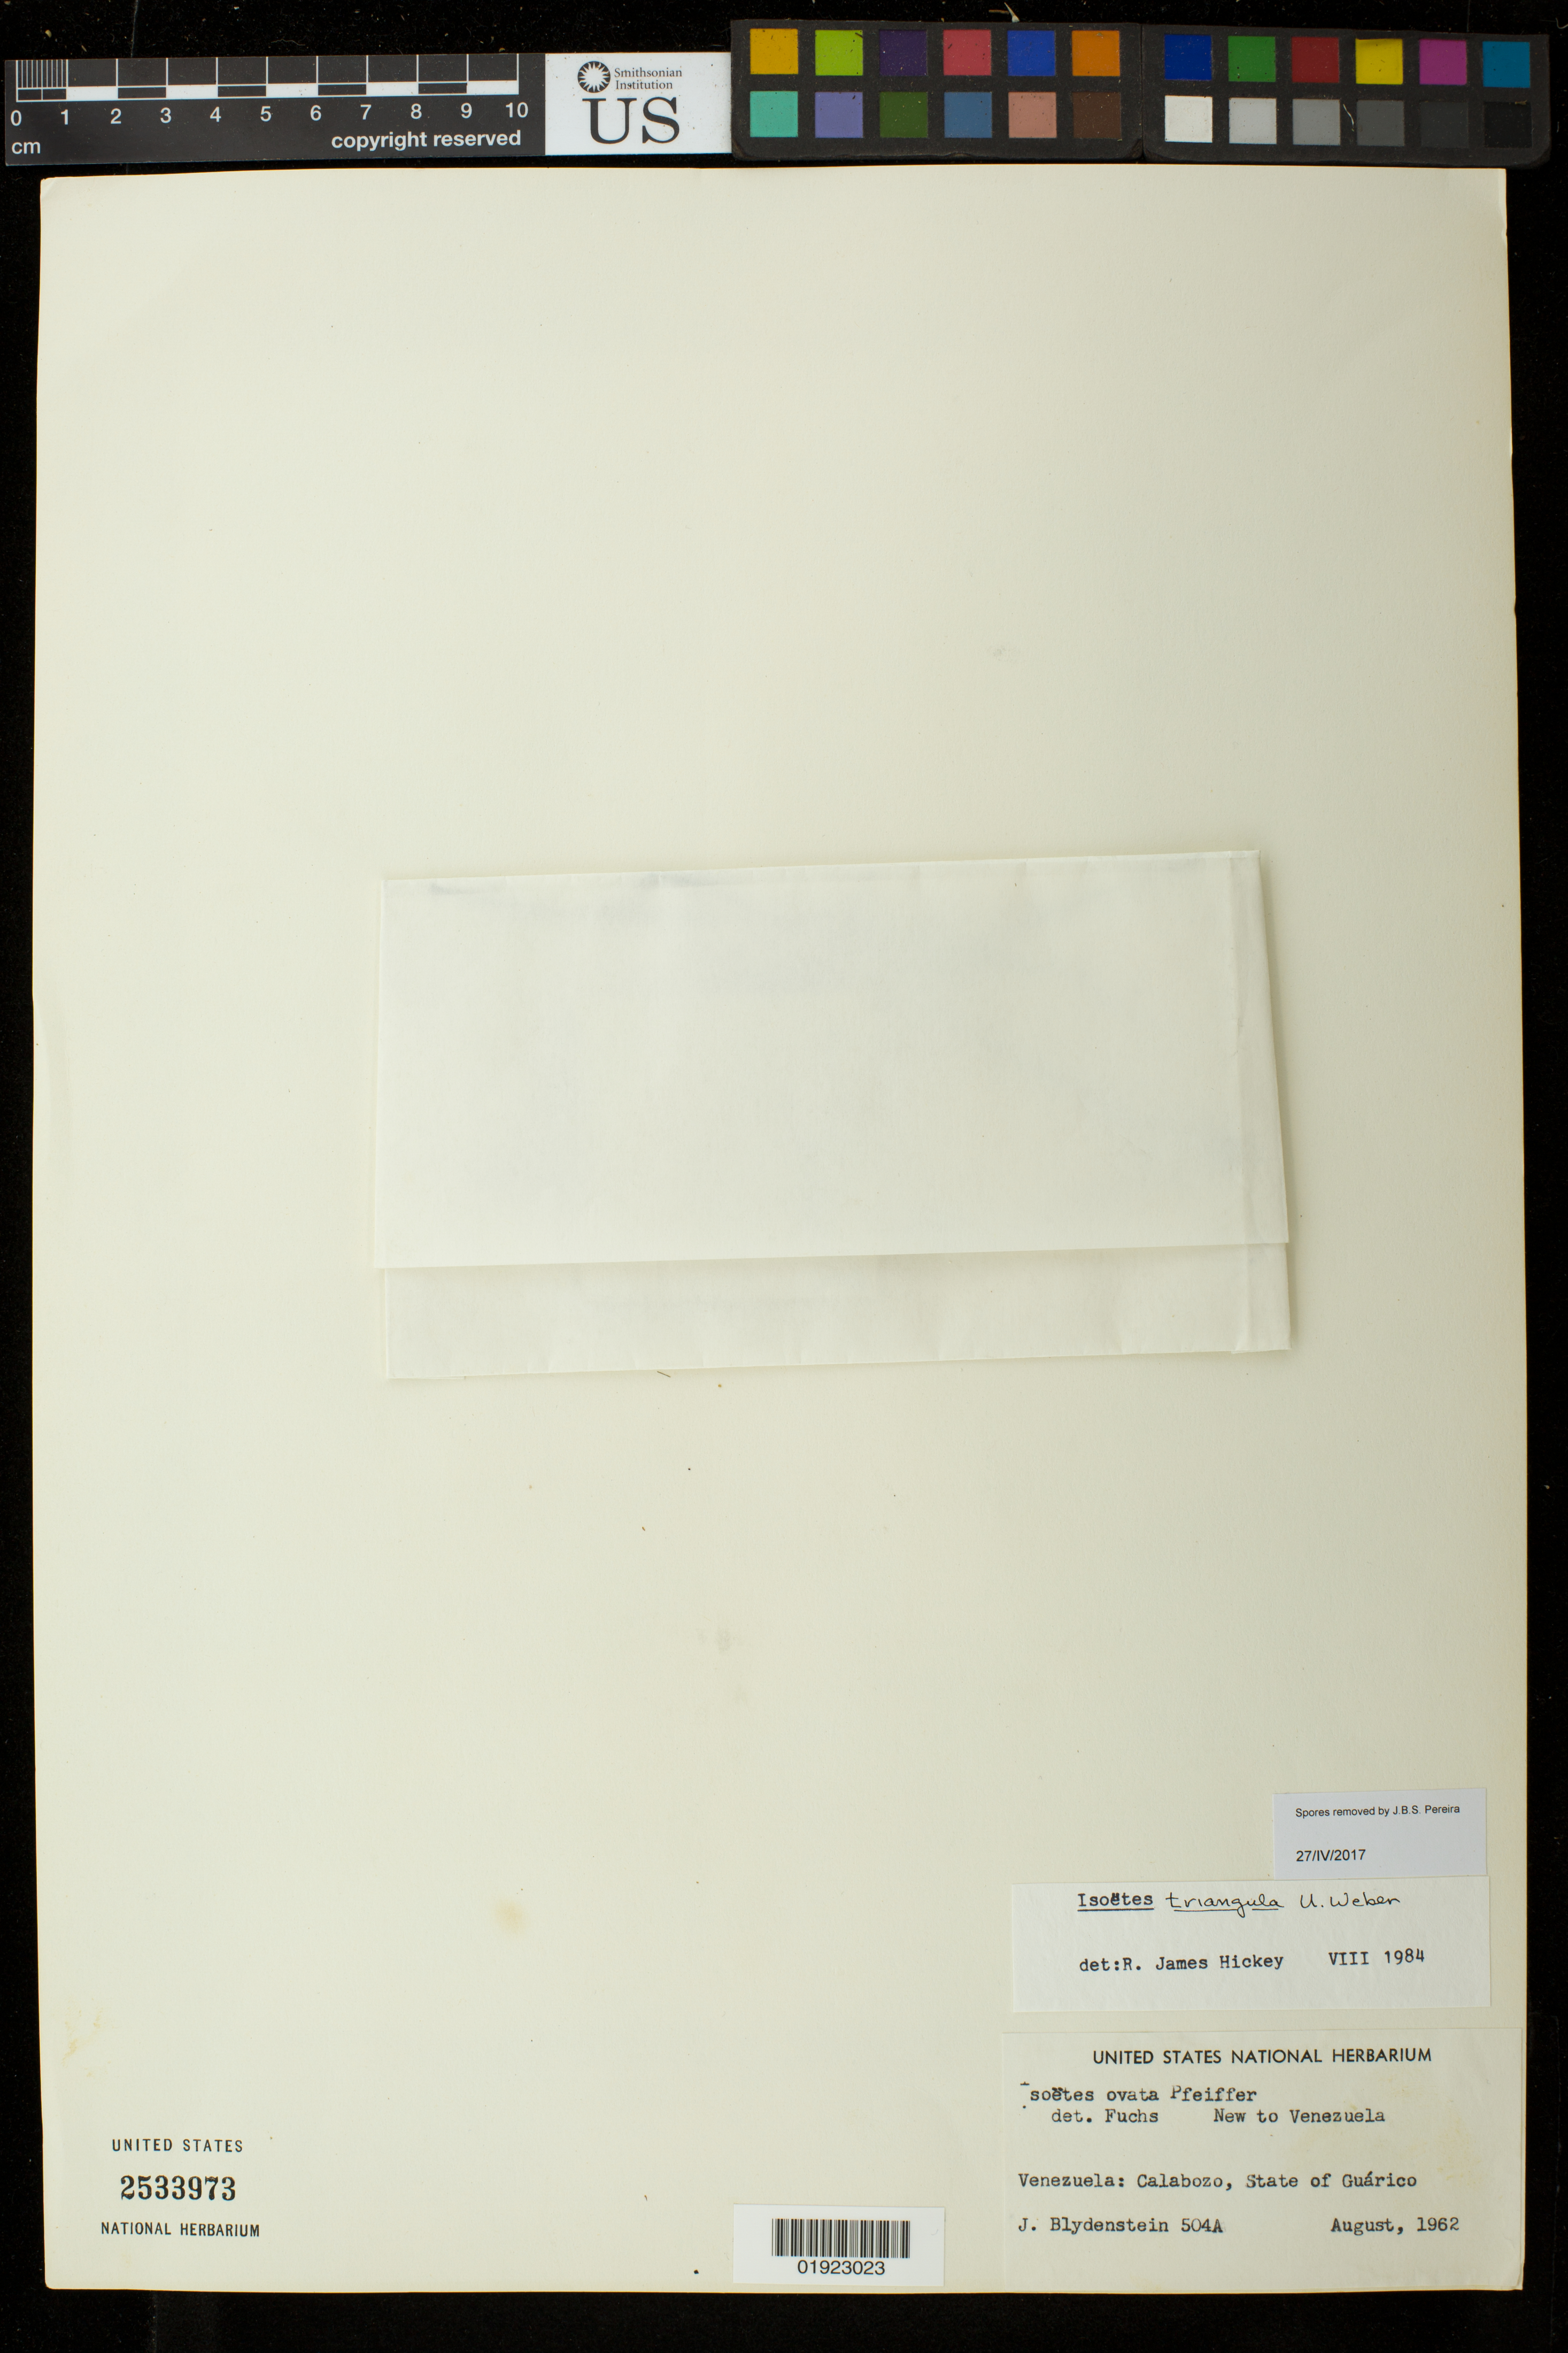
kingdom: Plantae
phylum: Tracheophyta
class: Lycopodiopsida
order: Isoetales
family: Isoetaceae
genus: Isoetes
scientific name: Isoetes triangula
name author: U. Weber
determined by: Hickey, R. J.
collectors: J. Blydenstein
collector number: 504A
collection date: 1962-08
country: Venezuela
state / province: Guárico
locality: Calabozo.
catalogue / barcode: US 2533973